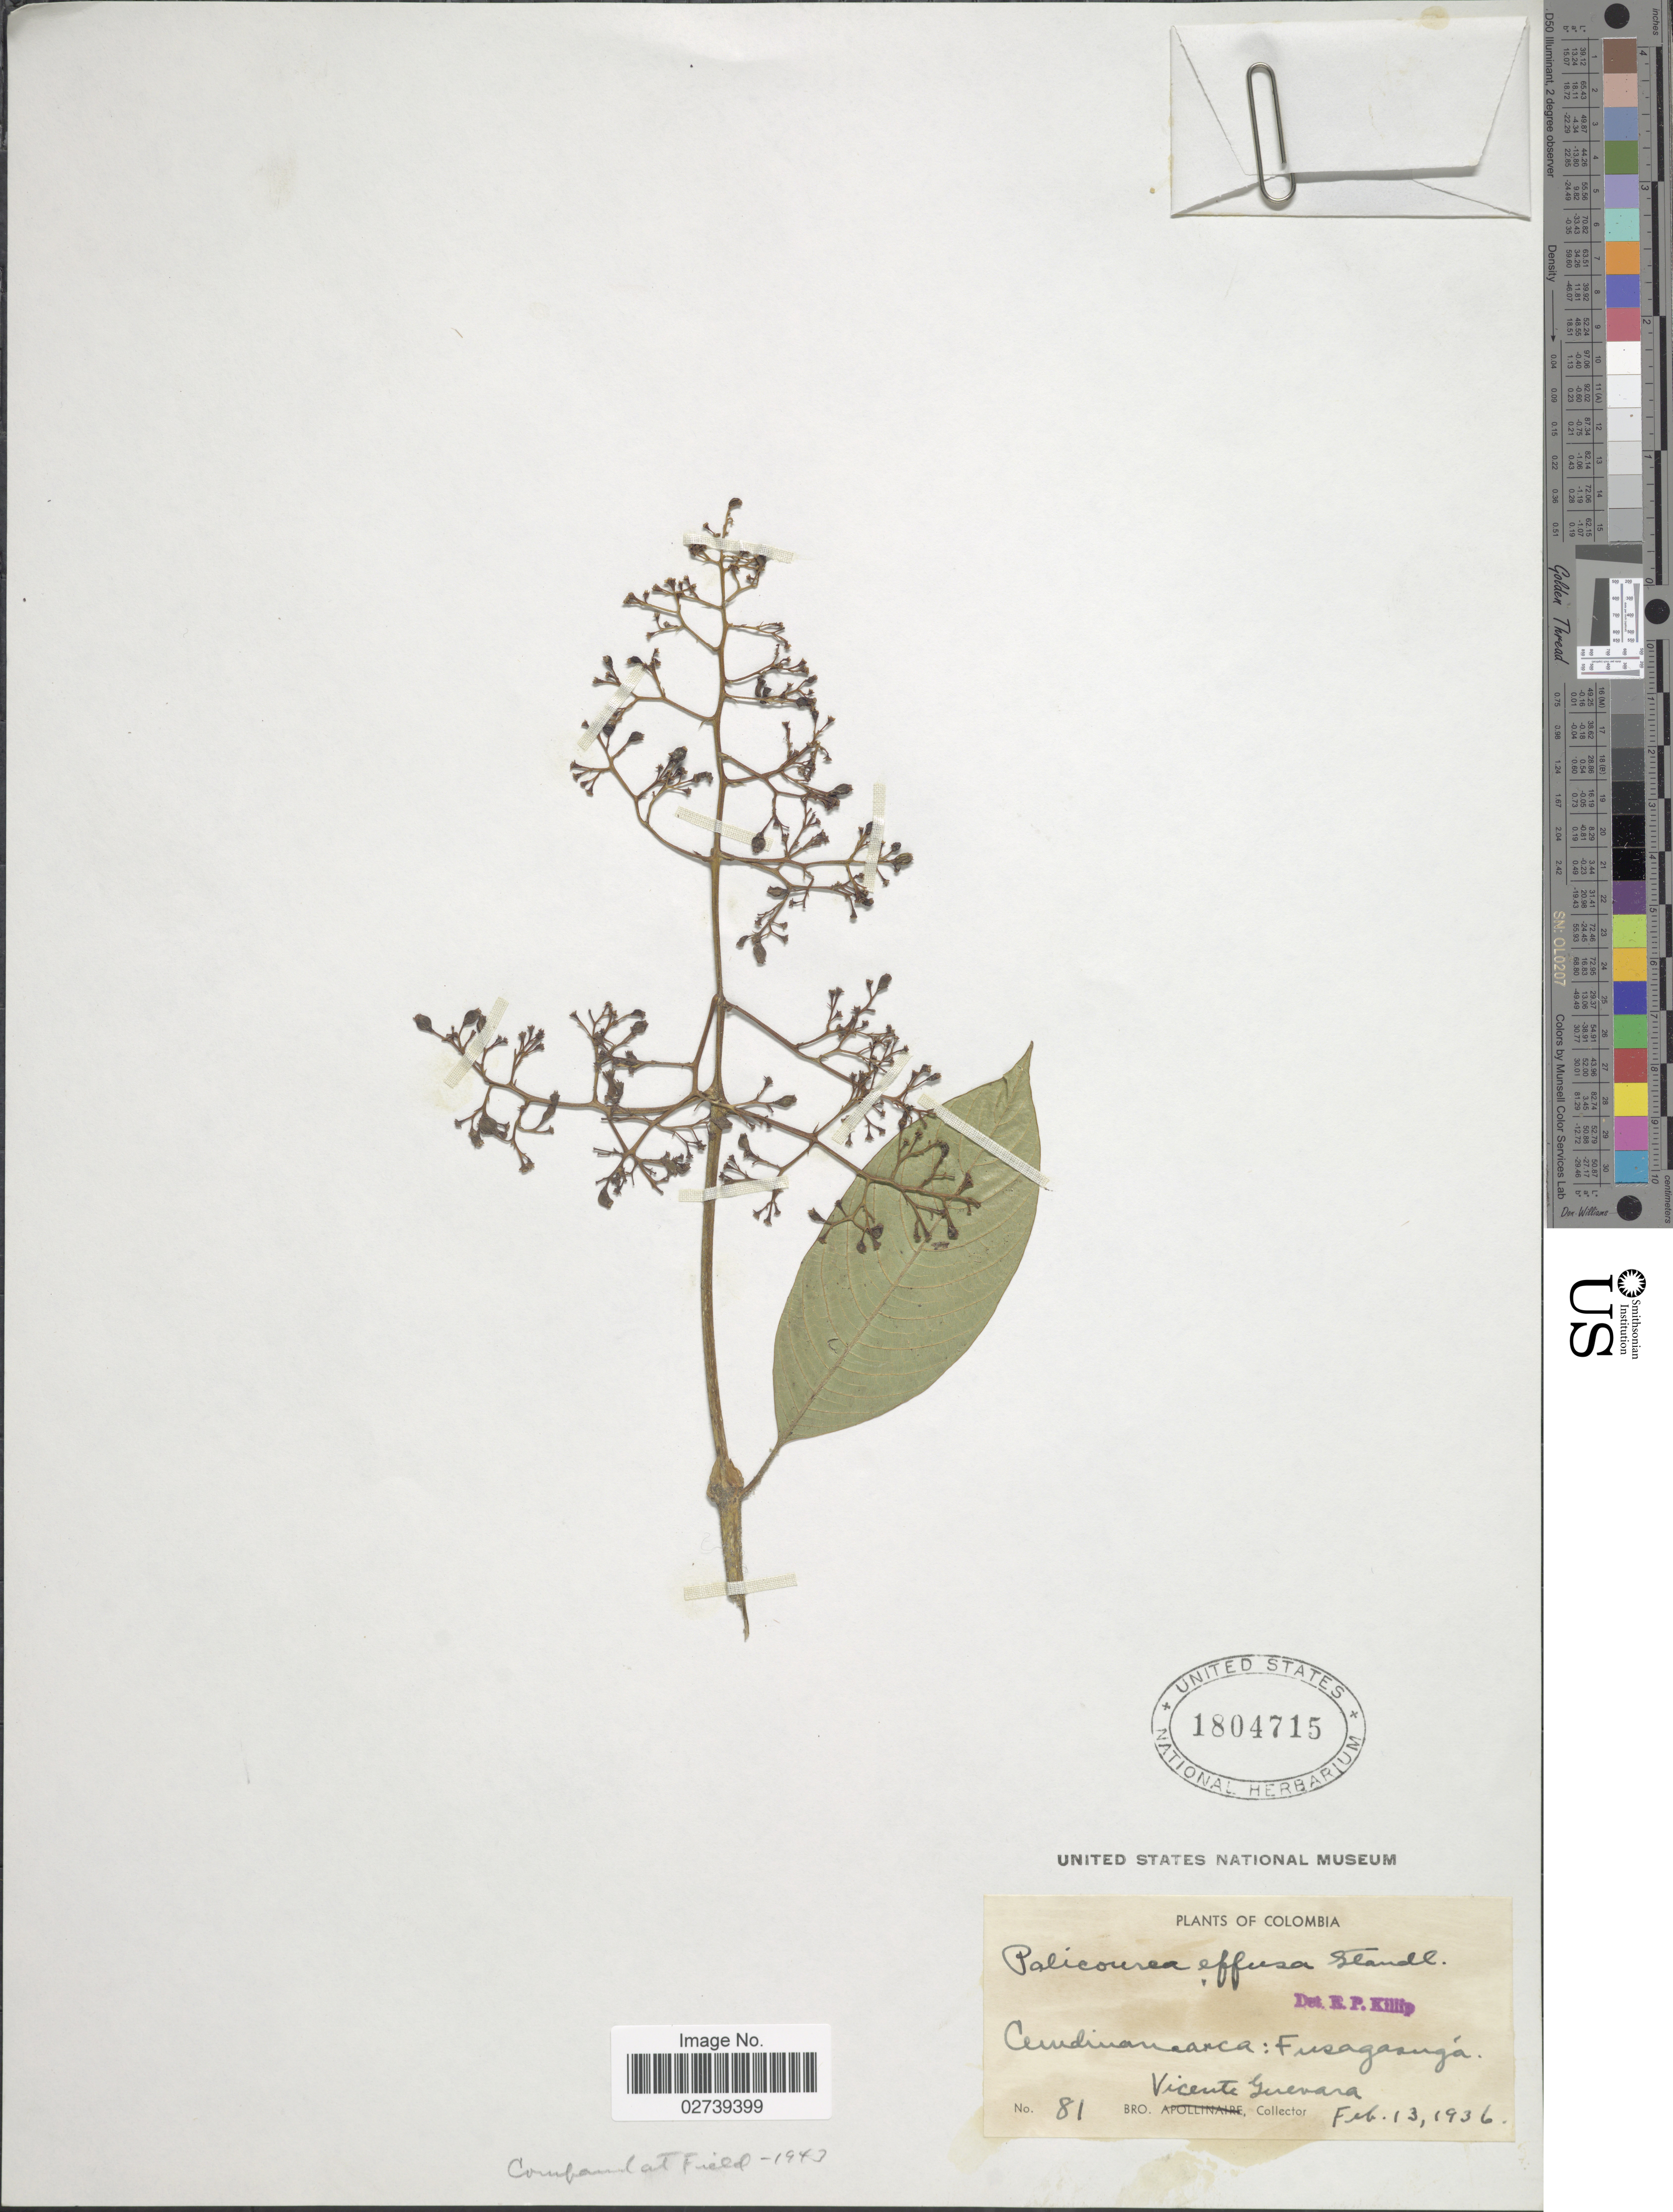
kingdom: Plantae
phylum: Tracheophyta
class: Magnoliopsida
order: Gentianales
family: Rubiaceae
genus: Palicourea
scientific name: Palicourea effusa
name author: Standl.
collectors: V. Guevara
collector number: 81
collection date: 1936-02-13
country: Colombia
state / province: Cundinamarca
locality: Fusagasuga.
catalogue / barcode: US 1804715